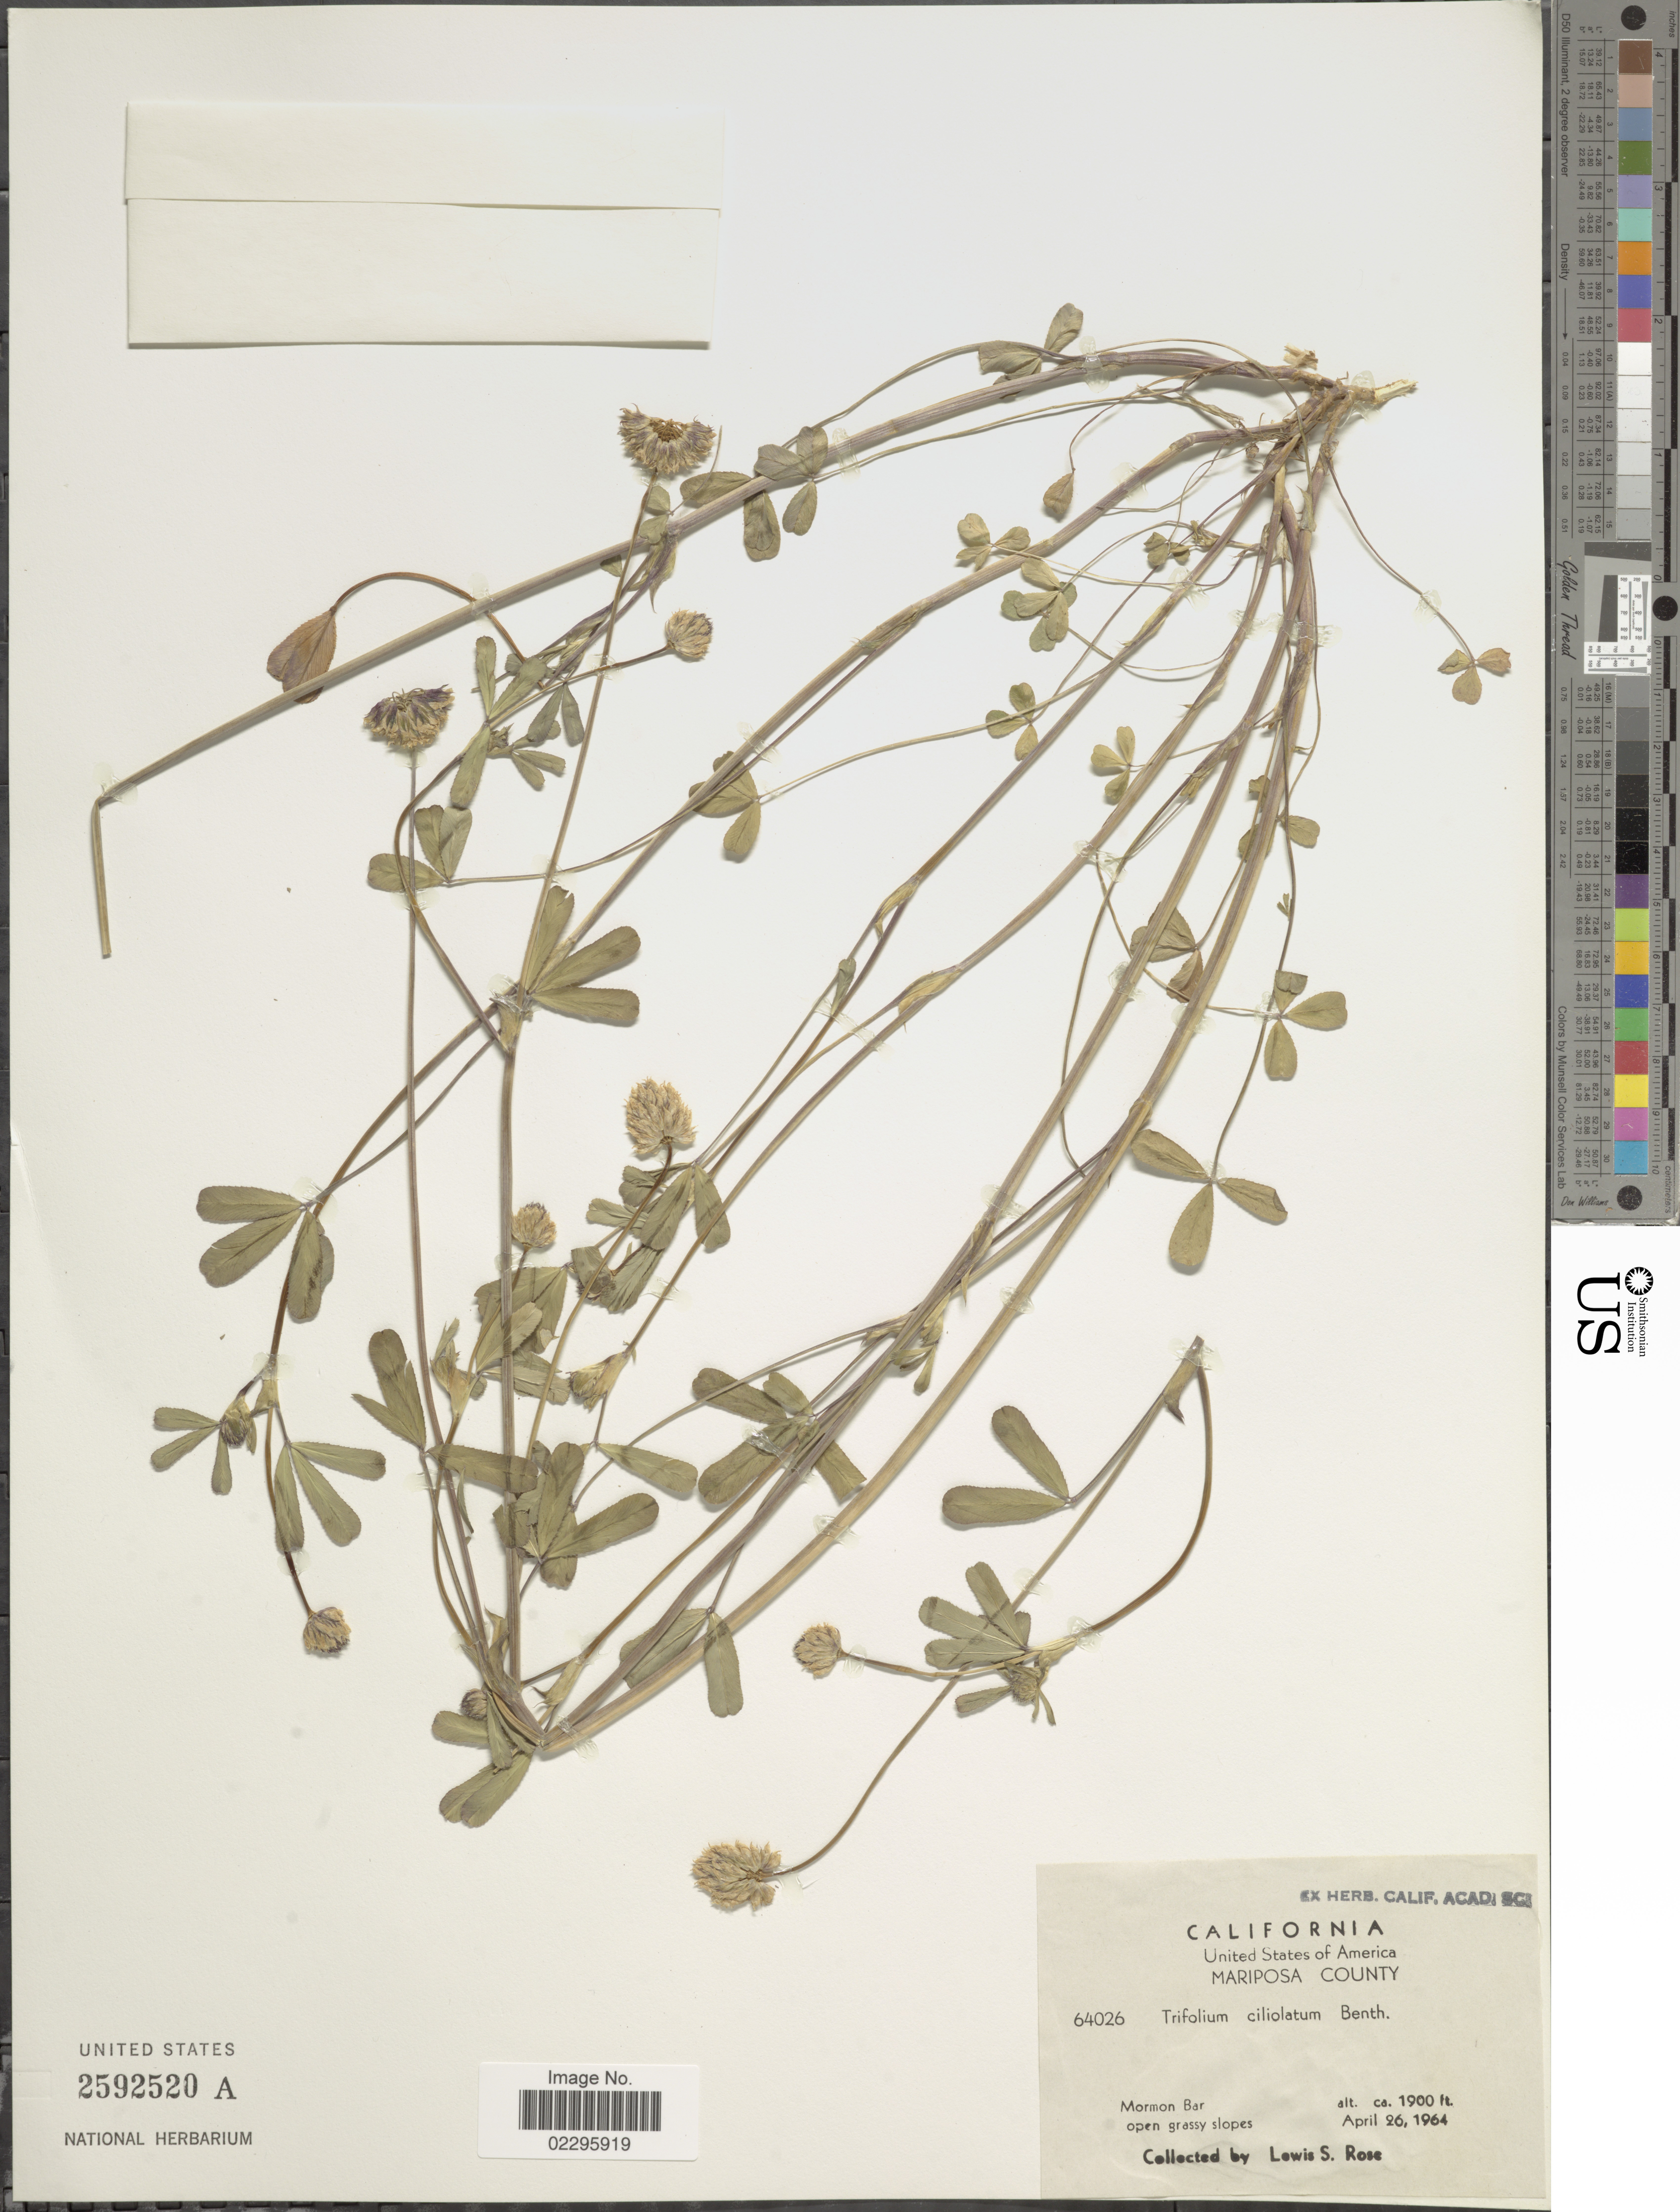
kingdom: Plantae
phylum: Tracheophyta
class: Magnoliopsida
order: Fabales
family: Fabaceae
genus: Trifolium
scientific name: Trifolium ciliolatum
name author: Benth.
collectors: L. S. Rose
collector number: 64026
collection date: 1964-04-26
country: United States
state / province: California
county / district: Mariposa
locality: Mariposa County, Mormon Bar, open grassy slopes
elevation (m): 579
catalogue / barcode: US 2592520A